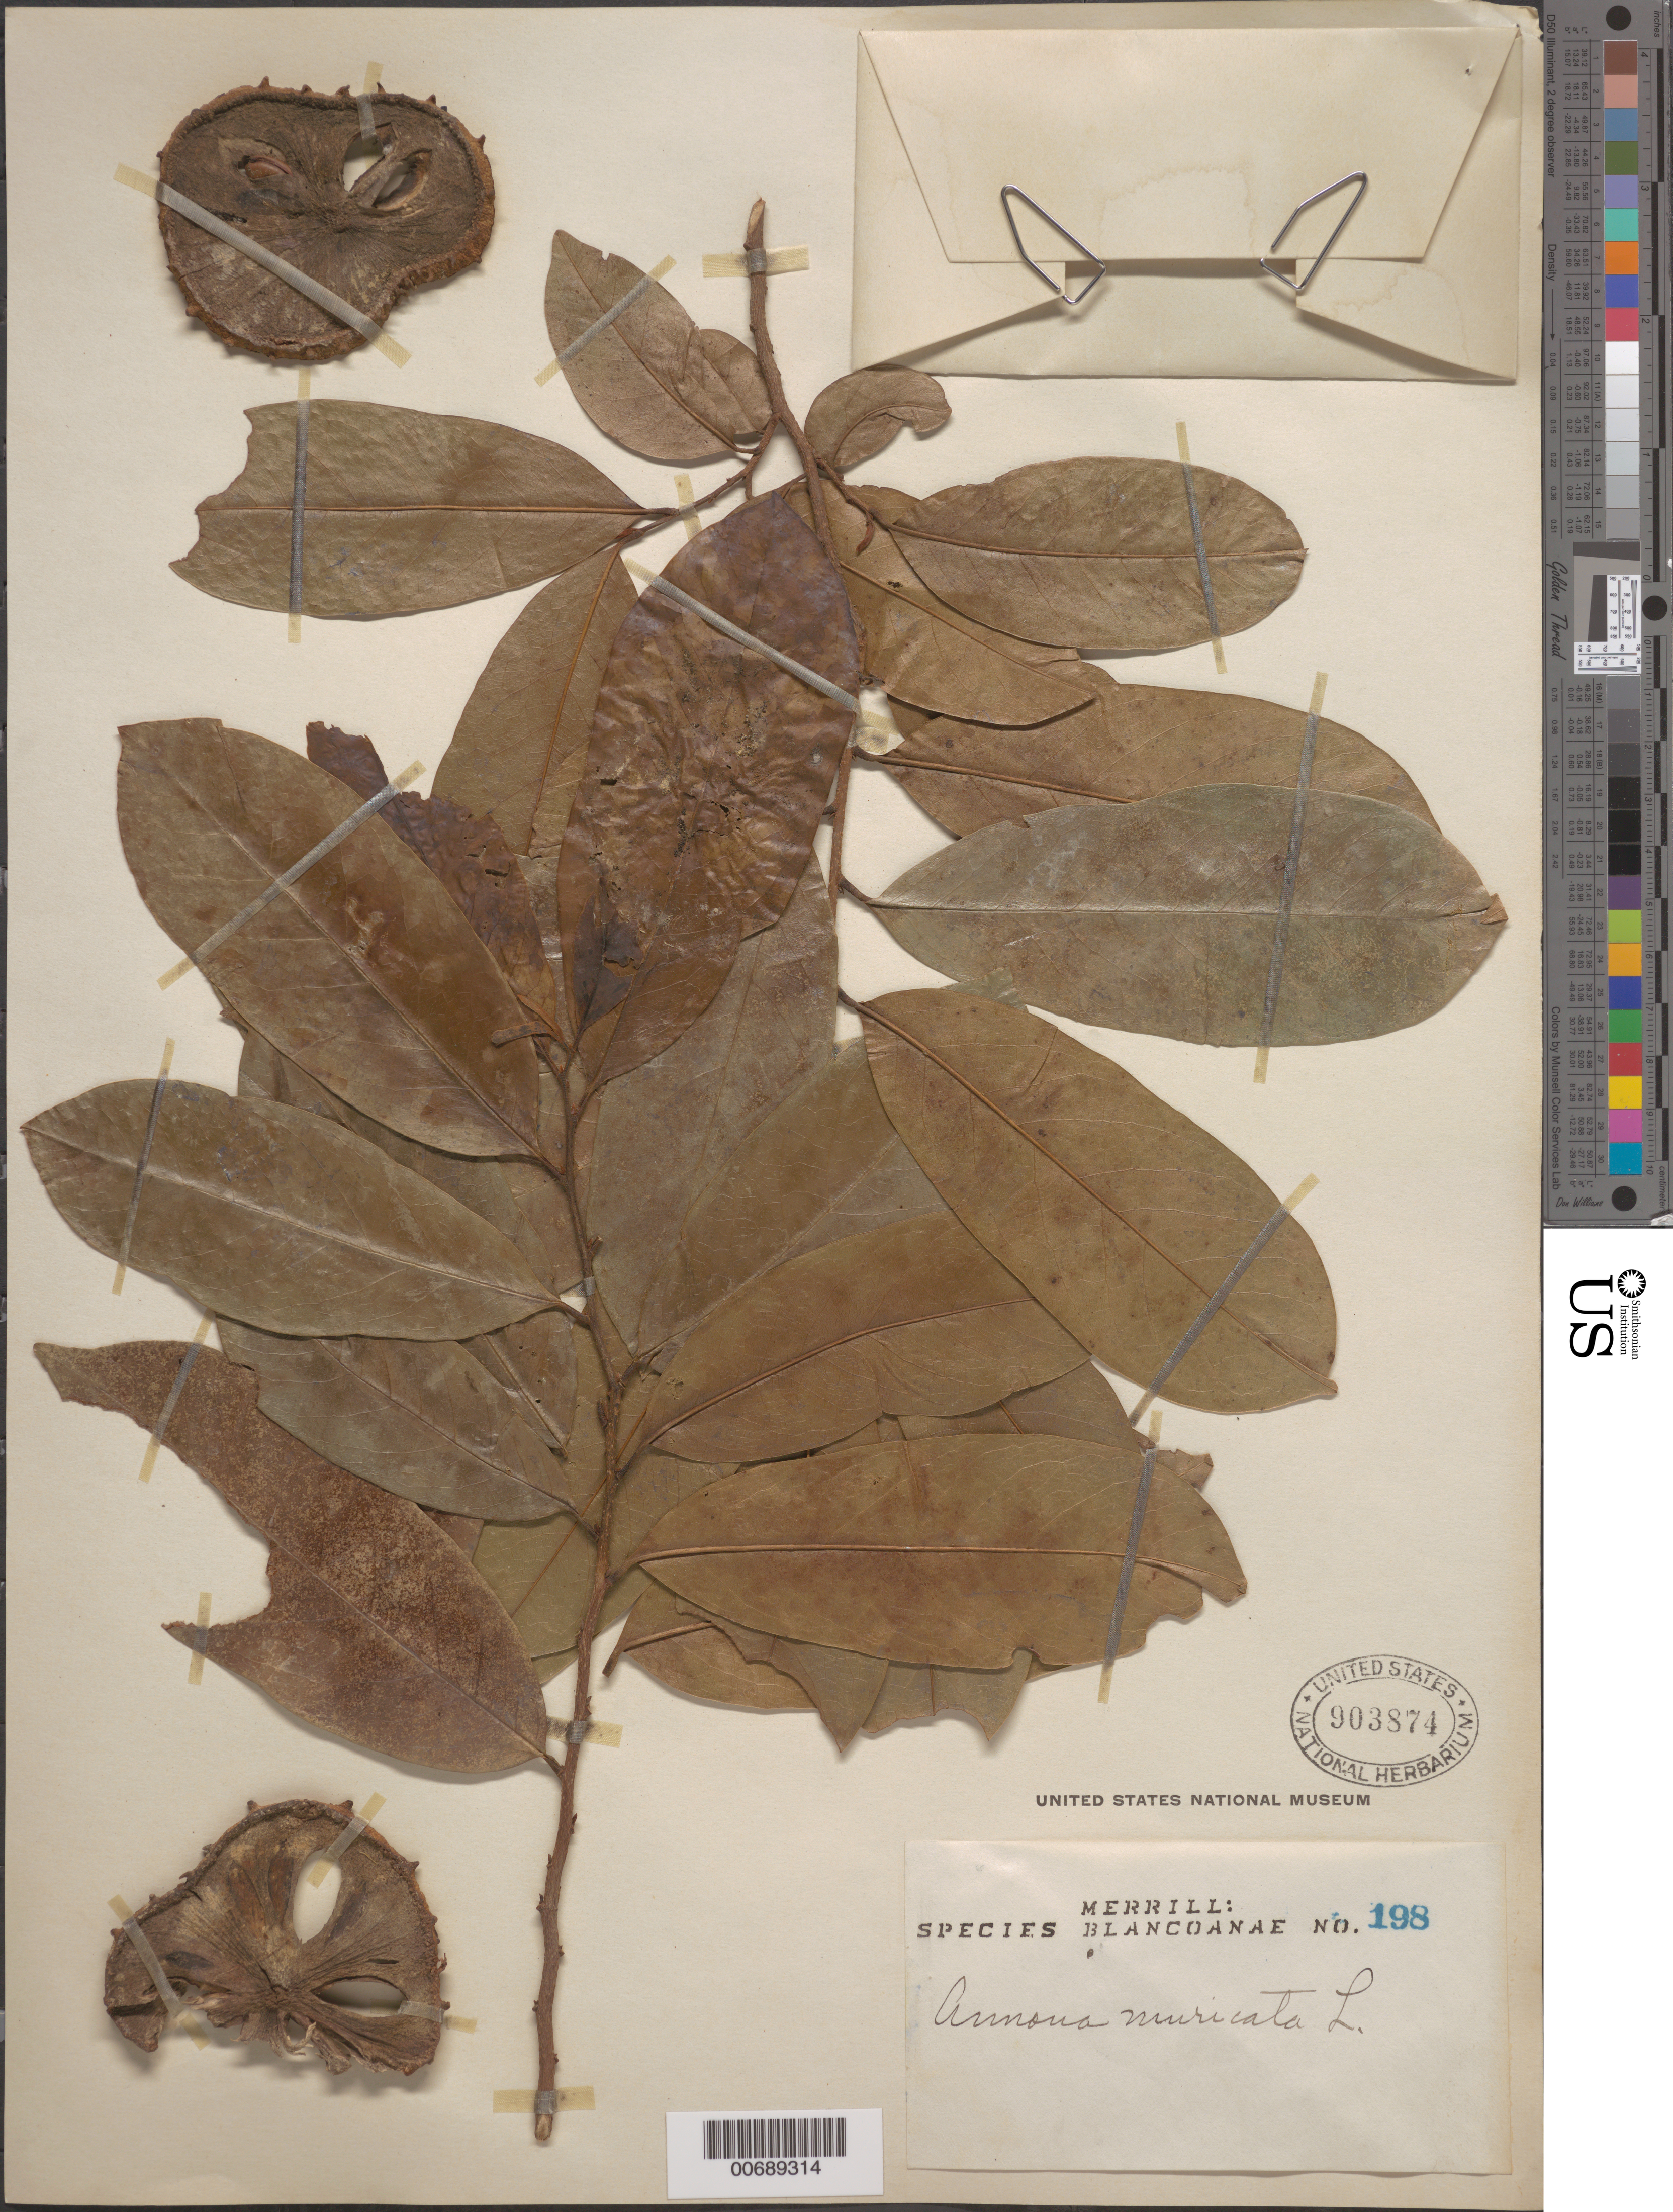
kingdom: Plantae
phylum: Tracheophyta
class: Magnoliopsida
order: Magnoliales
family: Annonaceae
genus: Annona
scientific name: Annona muricata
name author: L.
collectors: E. D. Merrill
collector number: Sp. Blancoan. 0198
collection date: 1914-05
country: Philippines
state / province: Ilocos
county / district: Pangasinan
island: Luzon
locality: Umingan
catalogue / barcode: US 903874